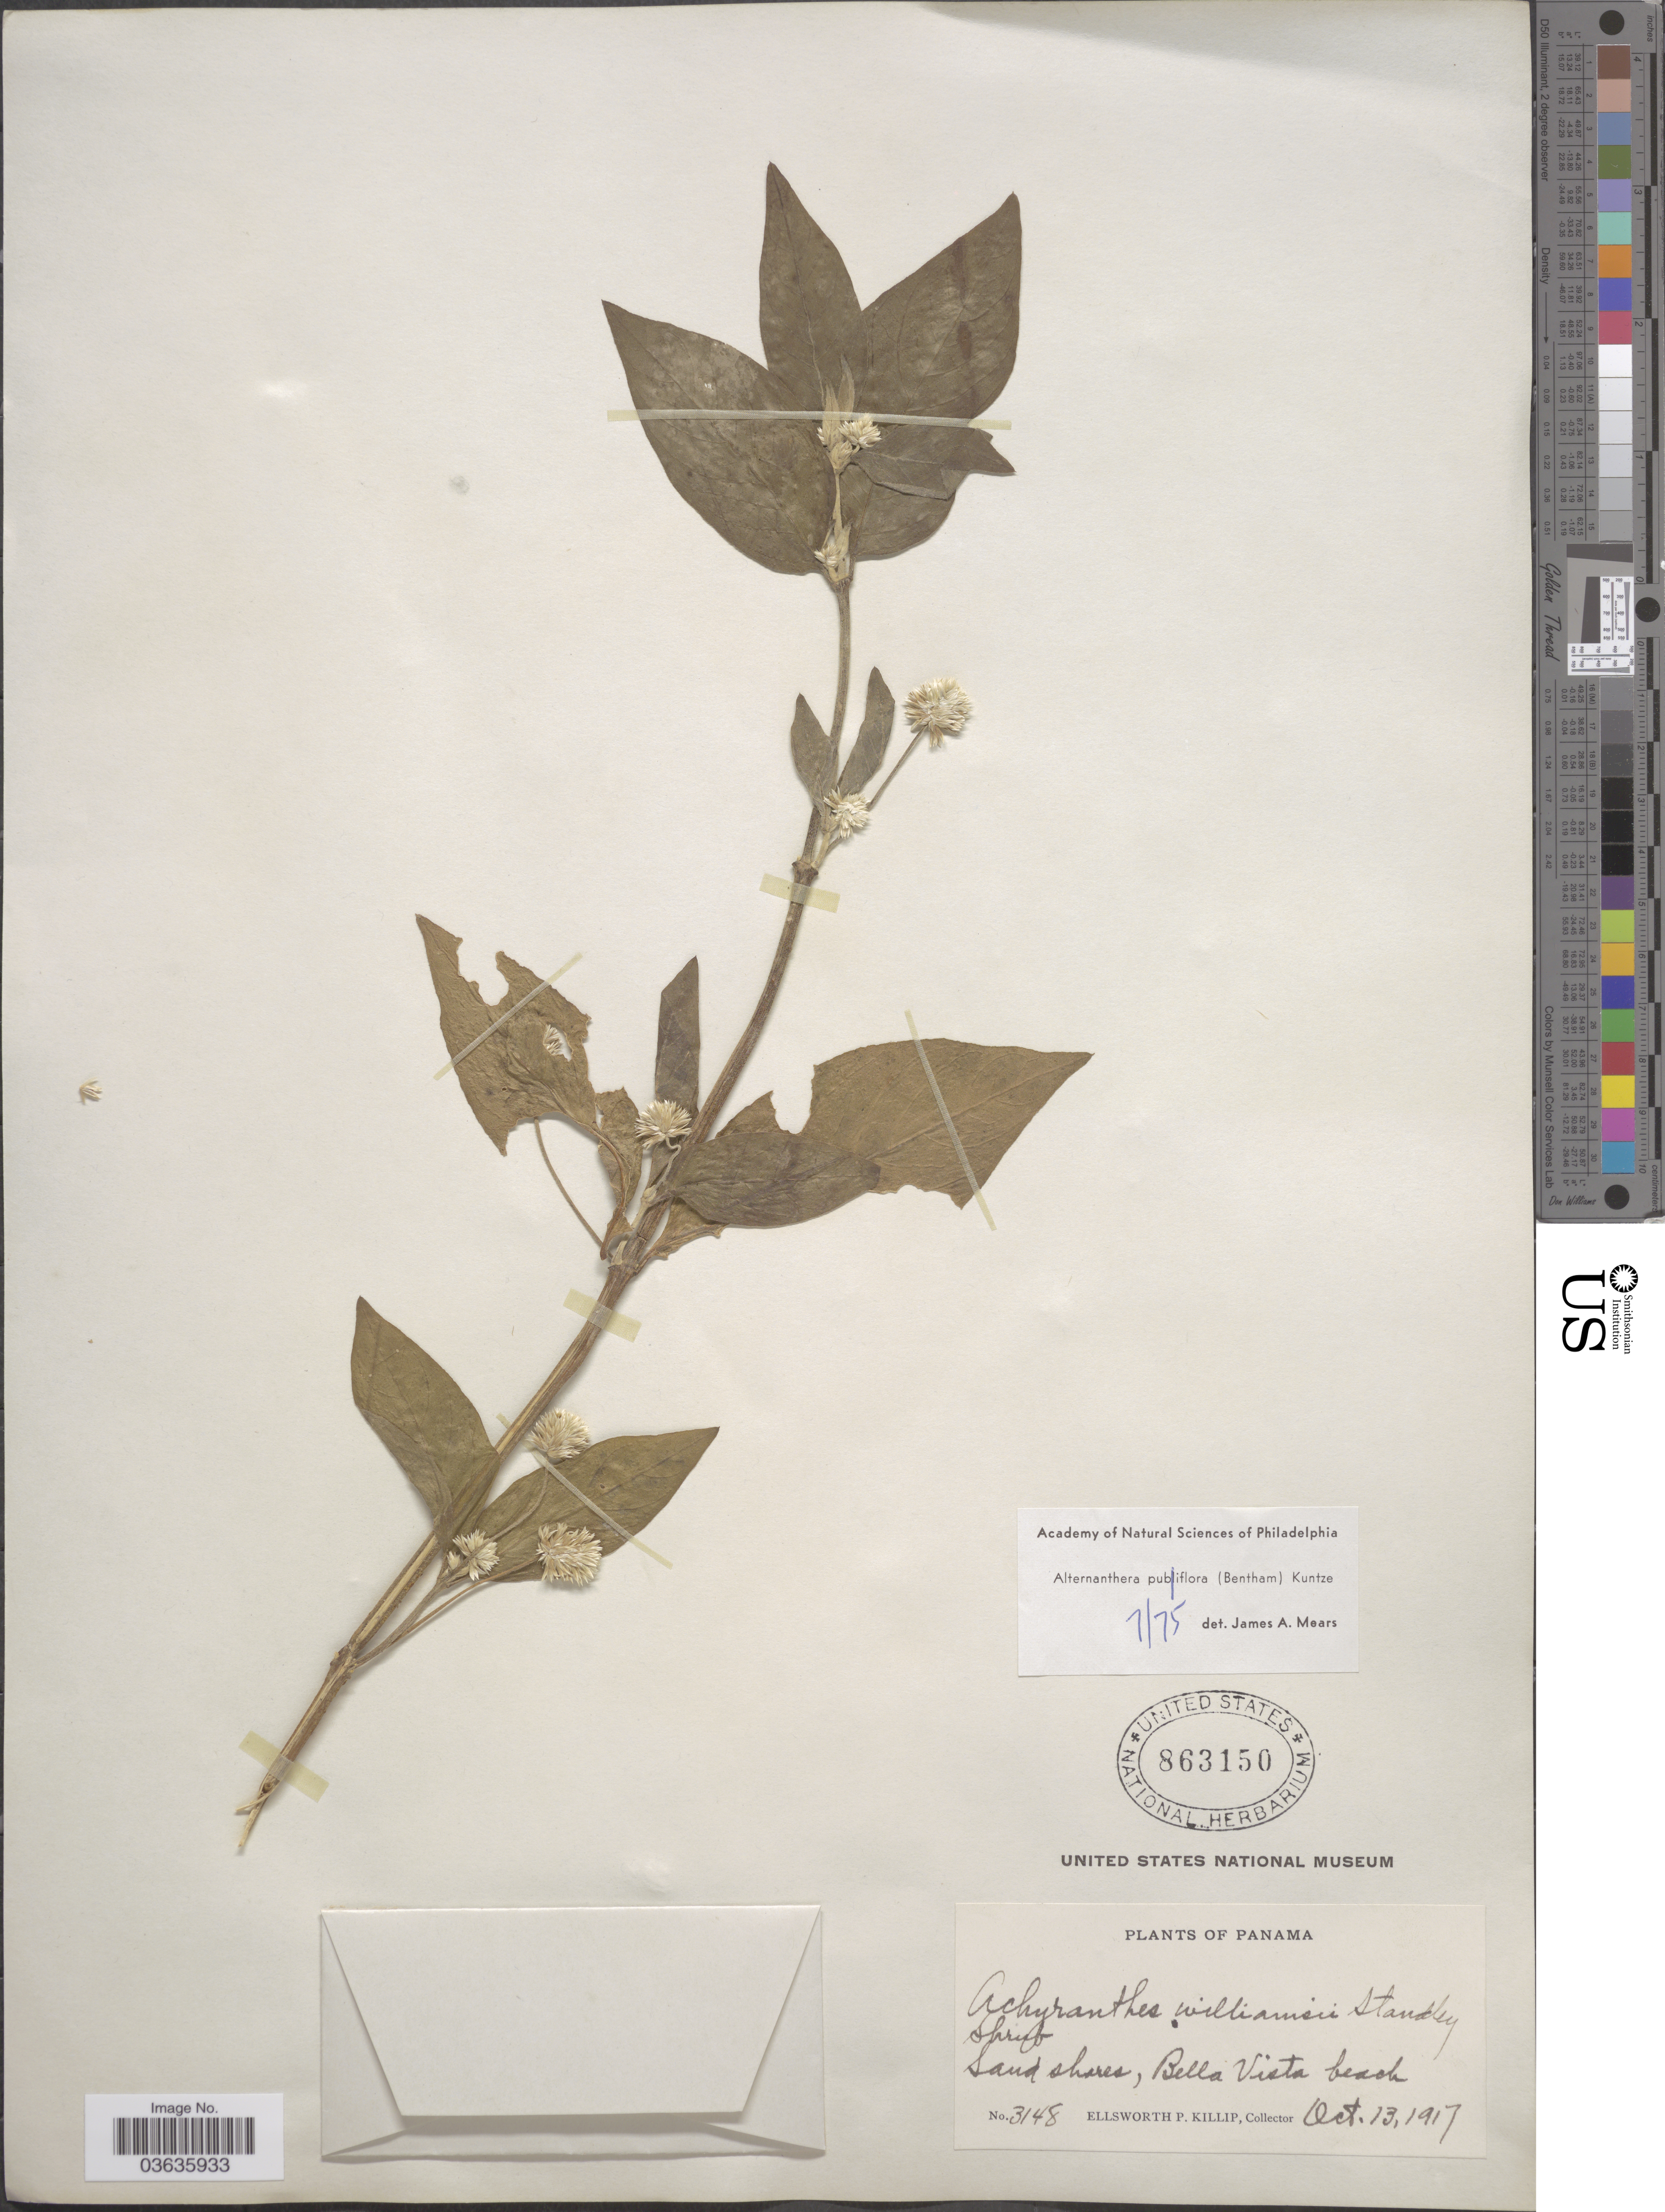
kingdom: Plantae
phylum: Tracheophyta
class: Magnoliopsida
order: Caryophyllales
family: Amaranthaceae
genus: Alternanthera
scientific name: Alternanthera pubiflora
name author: (Benth.) Kuntze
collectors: E. P. Killip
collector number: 3148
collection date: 1917-10-13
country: Panama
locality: Sand shores, Bella Vista beach.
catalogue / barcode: US 863150